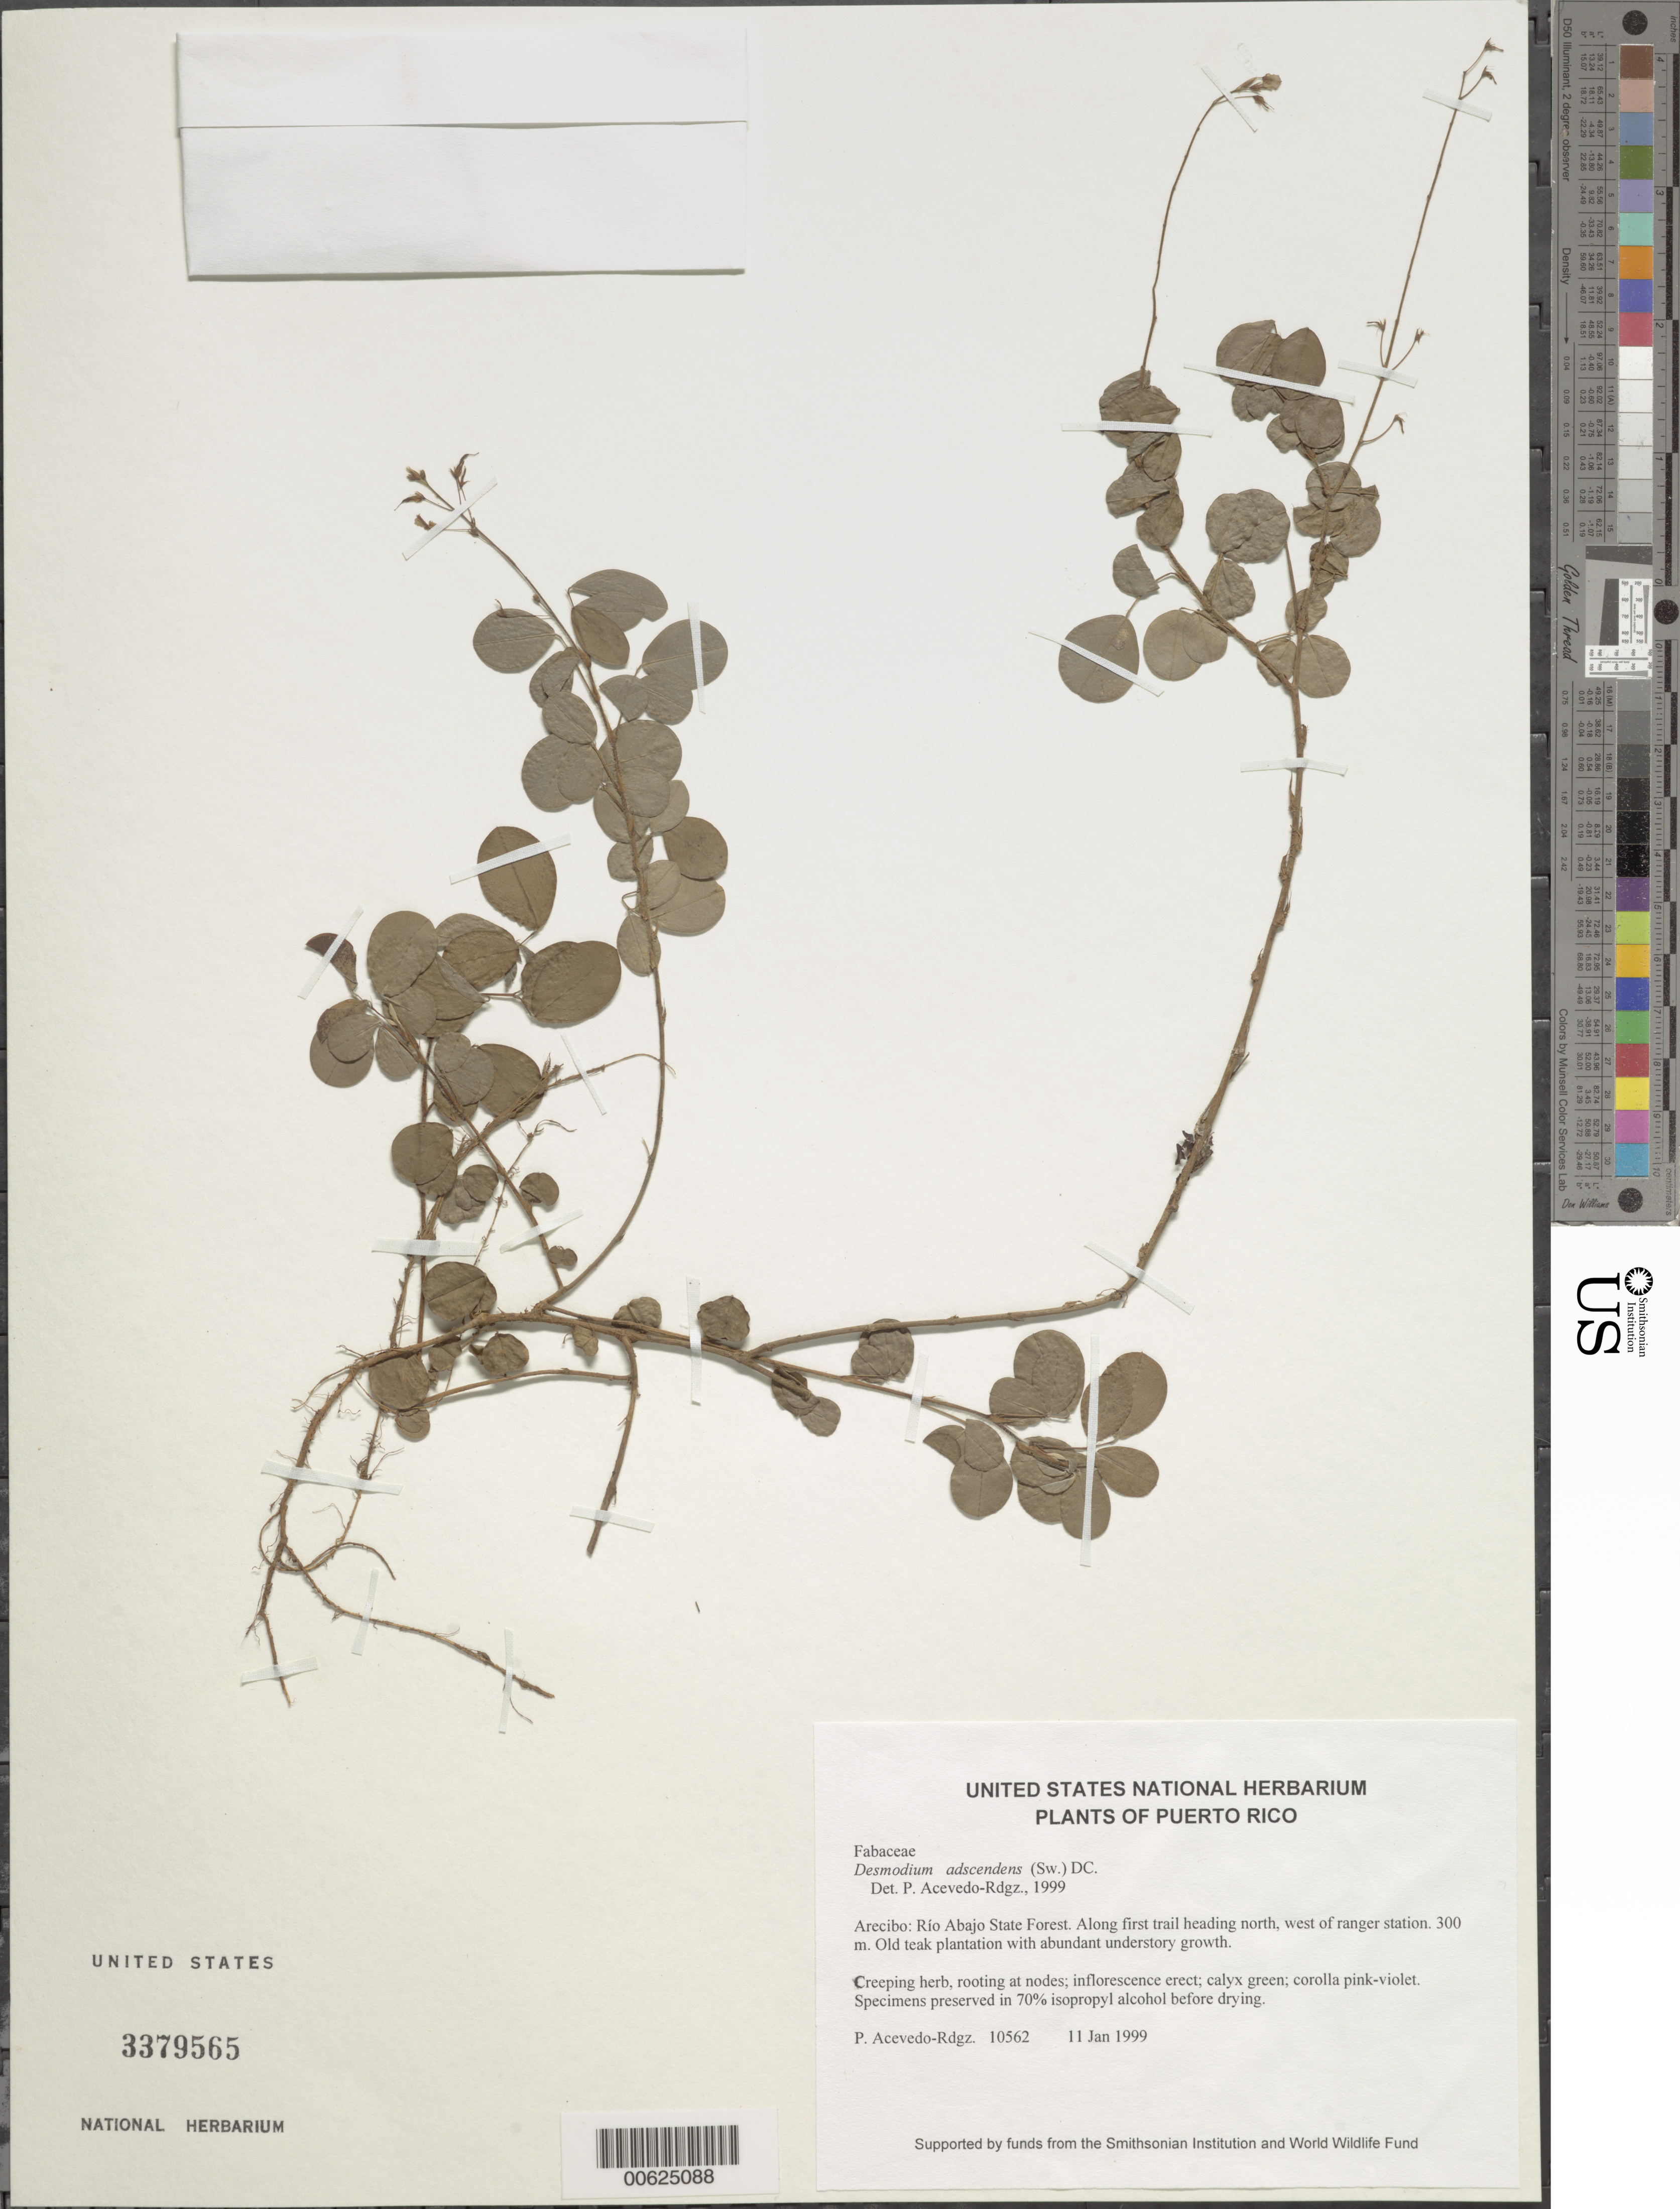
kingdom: Plantae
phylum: Tracheophyta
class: Magnoliopsida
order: Fabales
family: Fabaceae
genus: Grona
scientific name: Grona adscendens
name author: (Sw.) H. Ohashi & K. Ohashi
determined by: Strong, Mark T., (BOT), Smithsonian Institution - National Museum of Natural History (UNITED STATES)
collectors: P. Acevedo-Rodr.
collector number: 10562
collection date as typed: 11 Jan 1999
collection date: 1999-01-11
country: Puerto Rico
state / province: Arecibo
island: Puerto Rico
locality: Arecibo; Río Abajo State Forest. Along first trail heading north, west of ranger station.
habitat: Old teak plantation with abundant understory growth.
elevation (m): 300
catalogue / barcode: US 3379565